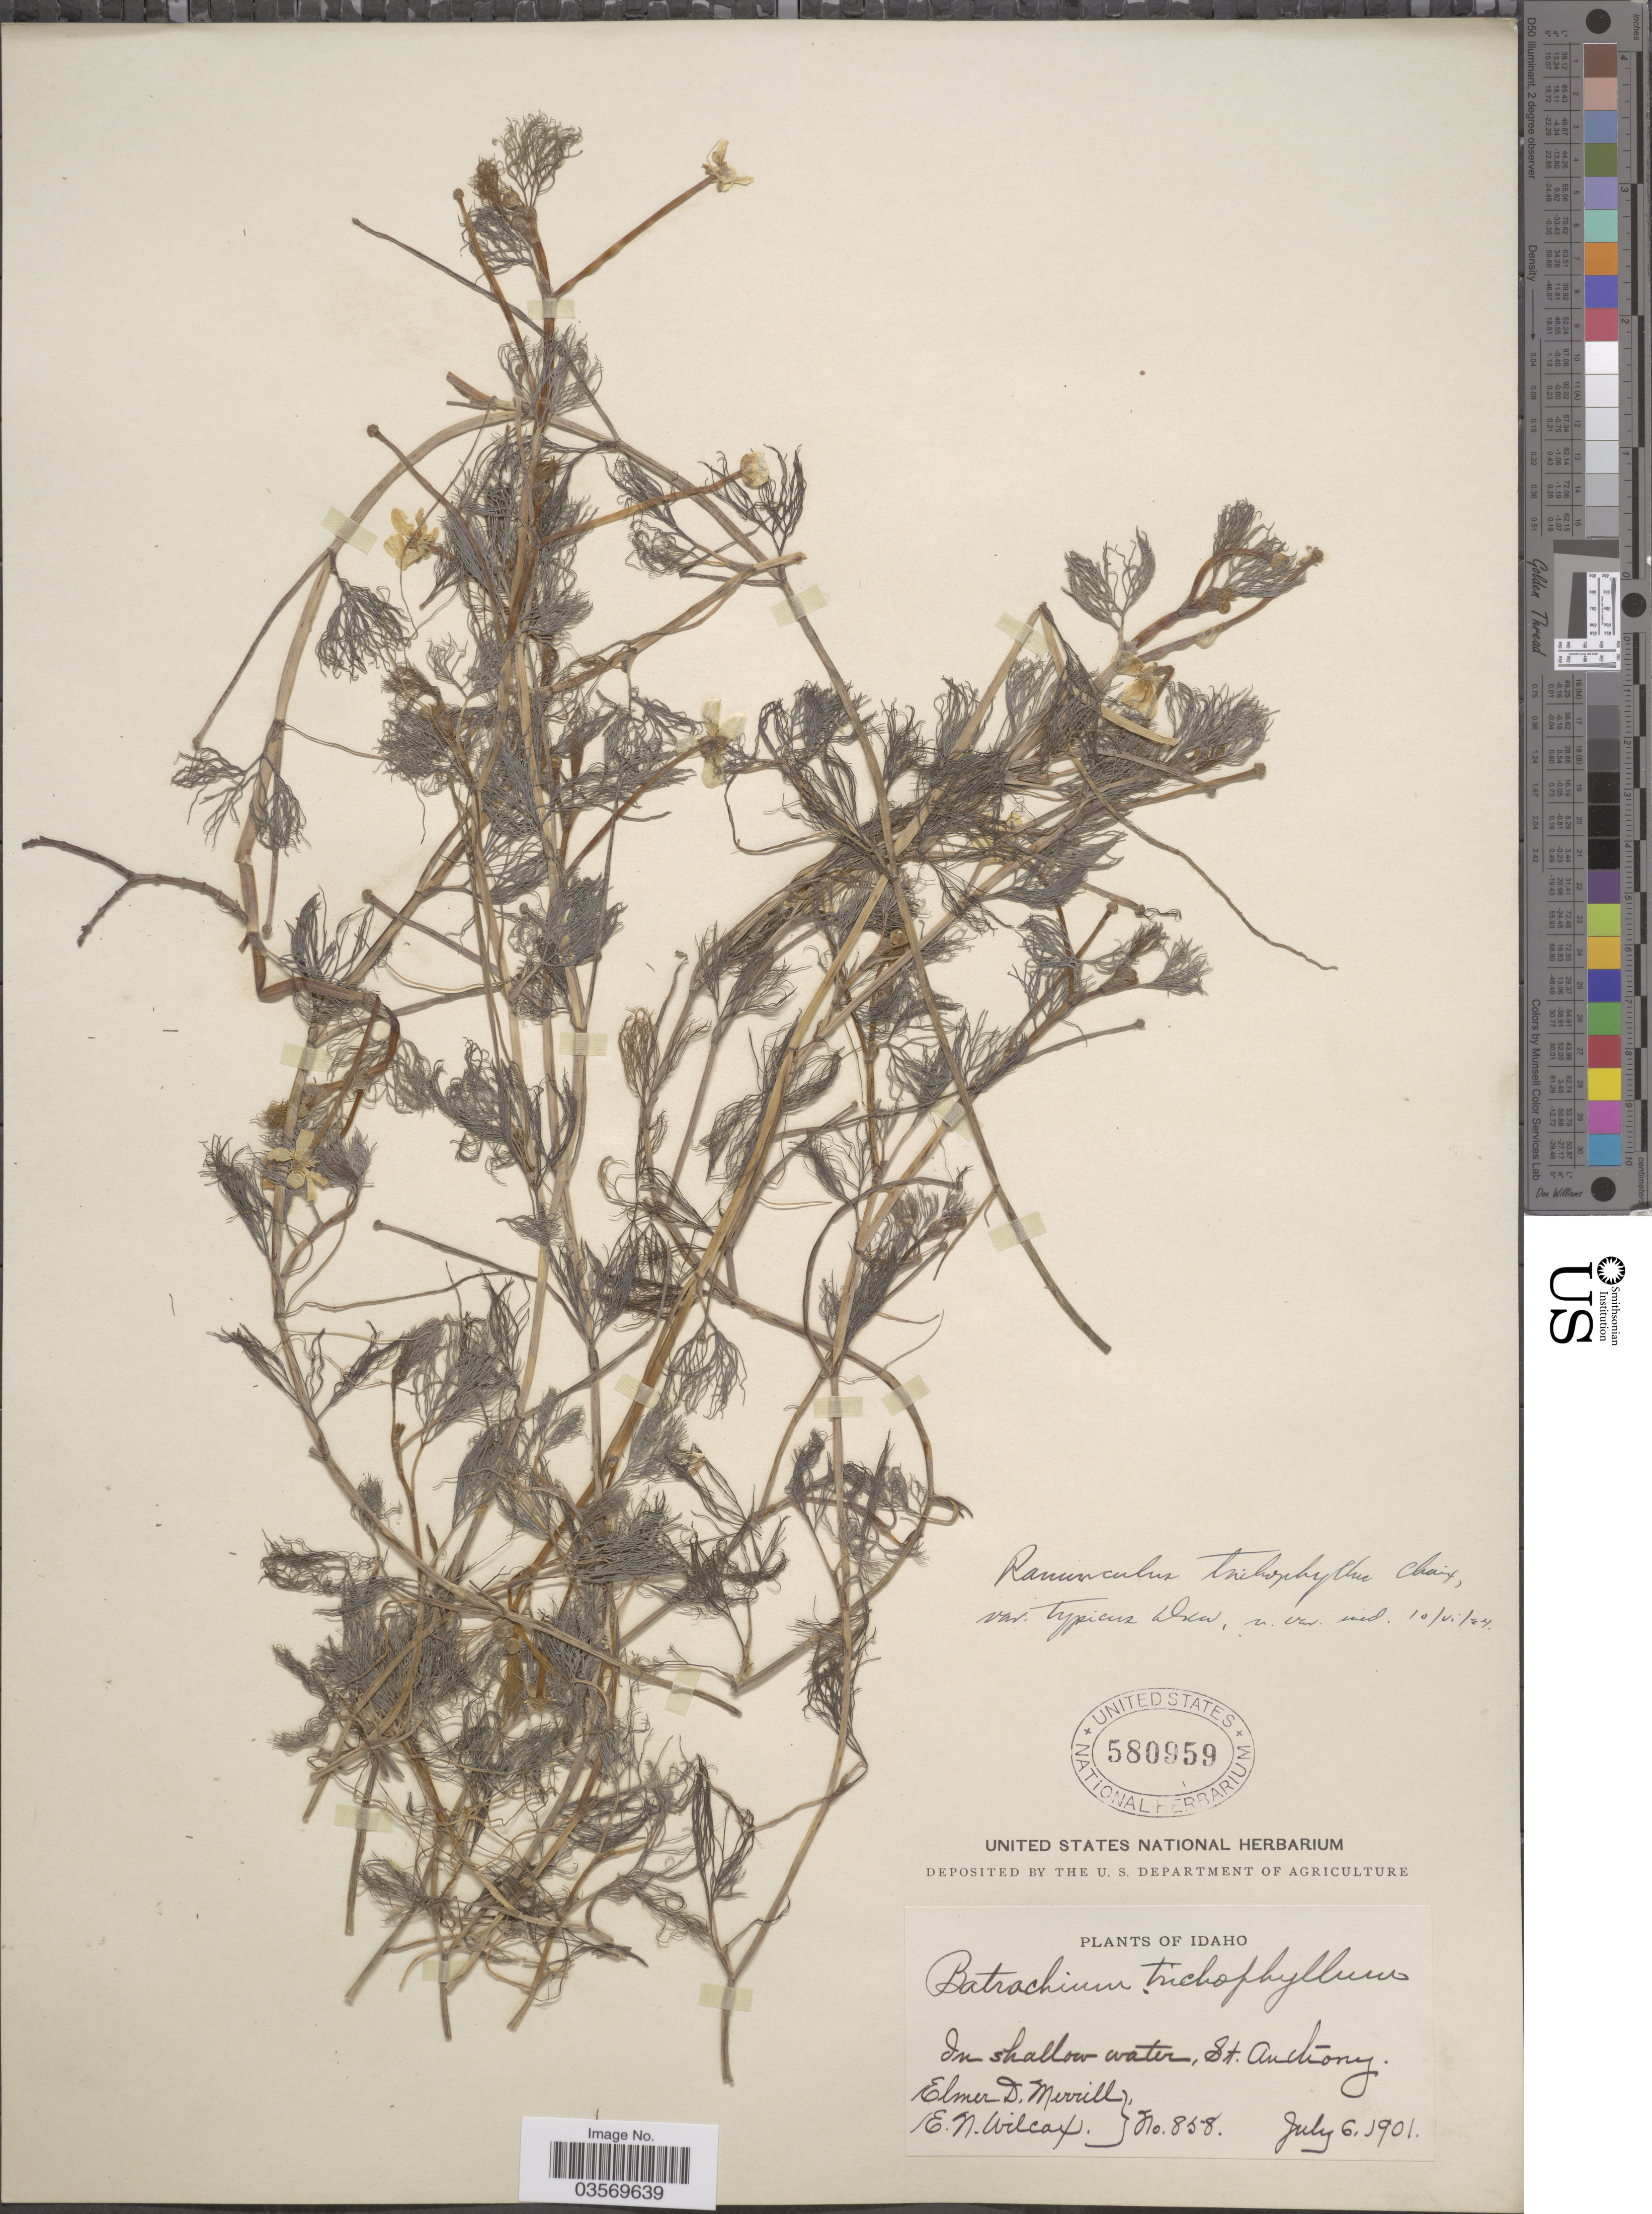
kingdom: Plantae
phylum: Tracheophyta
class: Magnoliopsida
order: Ranunculales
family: Ranunculaceae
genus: Ranunculus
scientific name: Ranunculus trichophyllus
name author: Chaix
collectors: E. D. Merrill & E. Wilcox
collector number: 858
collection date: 1901-07-06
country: United States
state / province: Idaho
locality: In shallow water, St. Anthony.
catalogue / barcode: US 580959